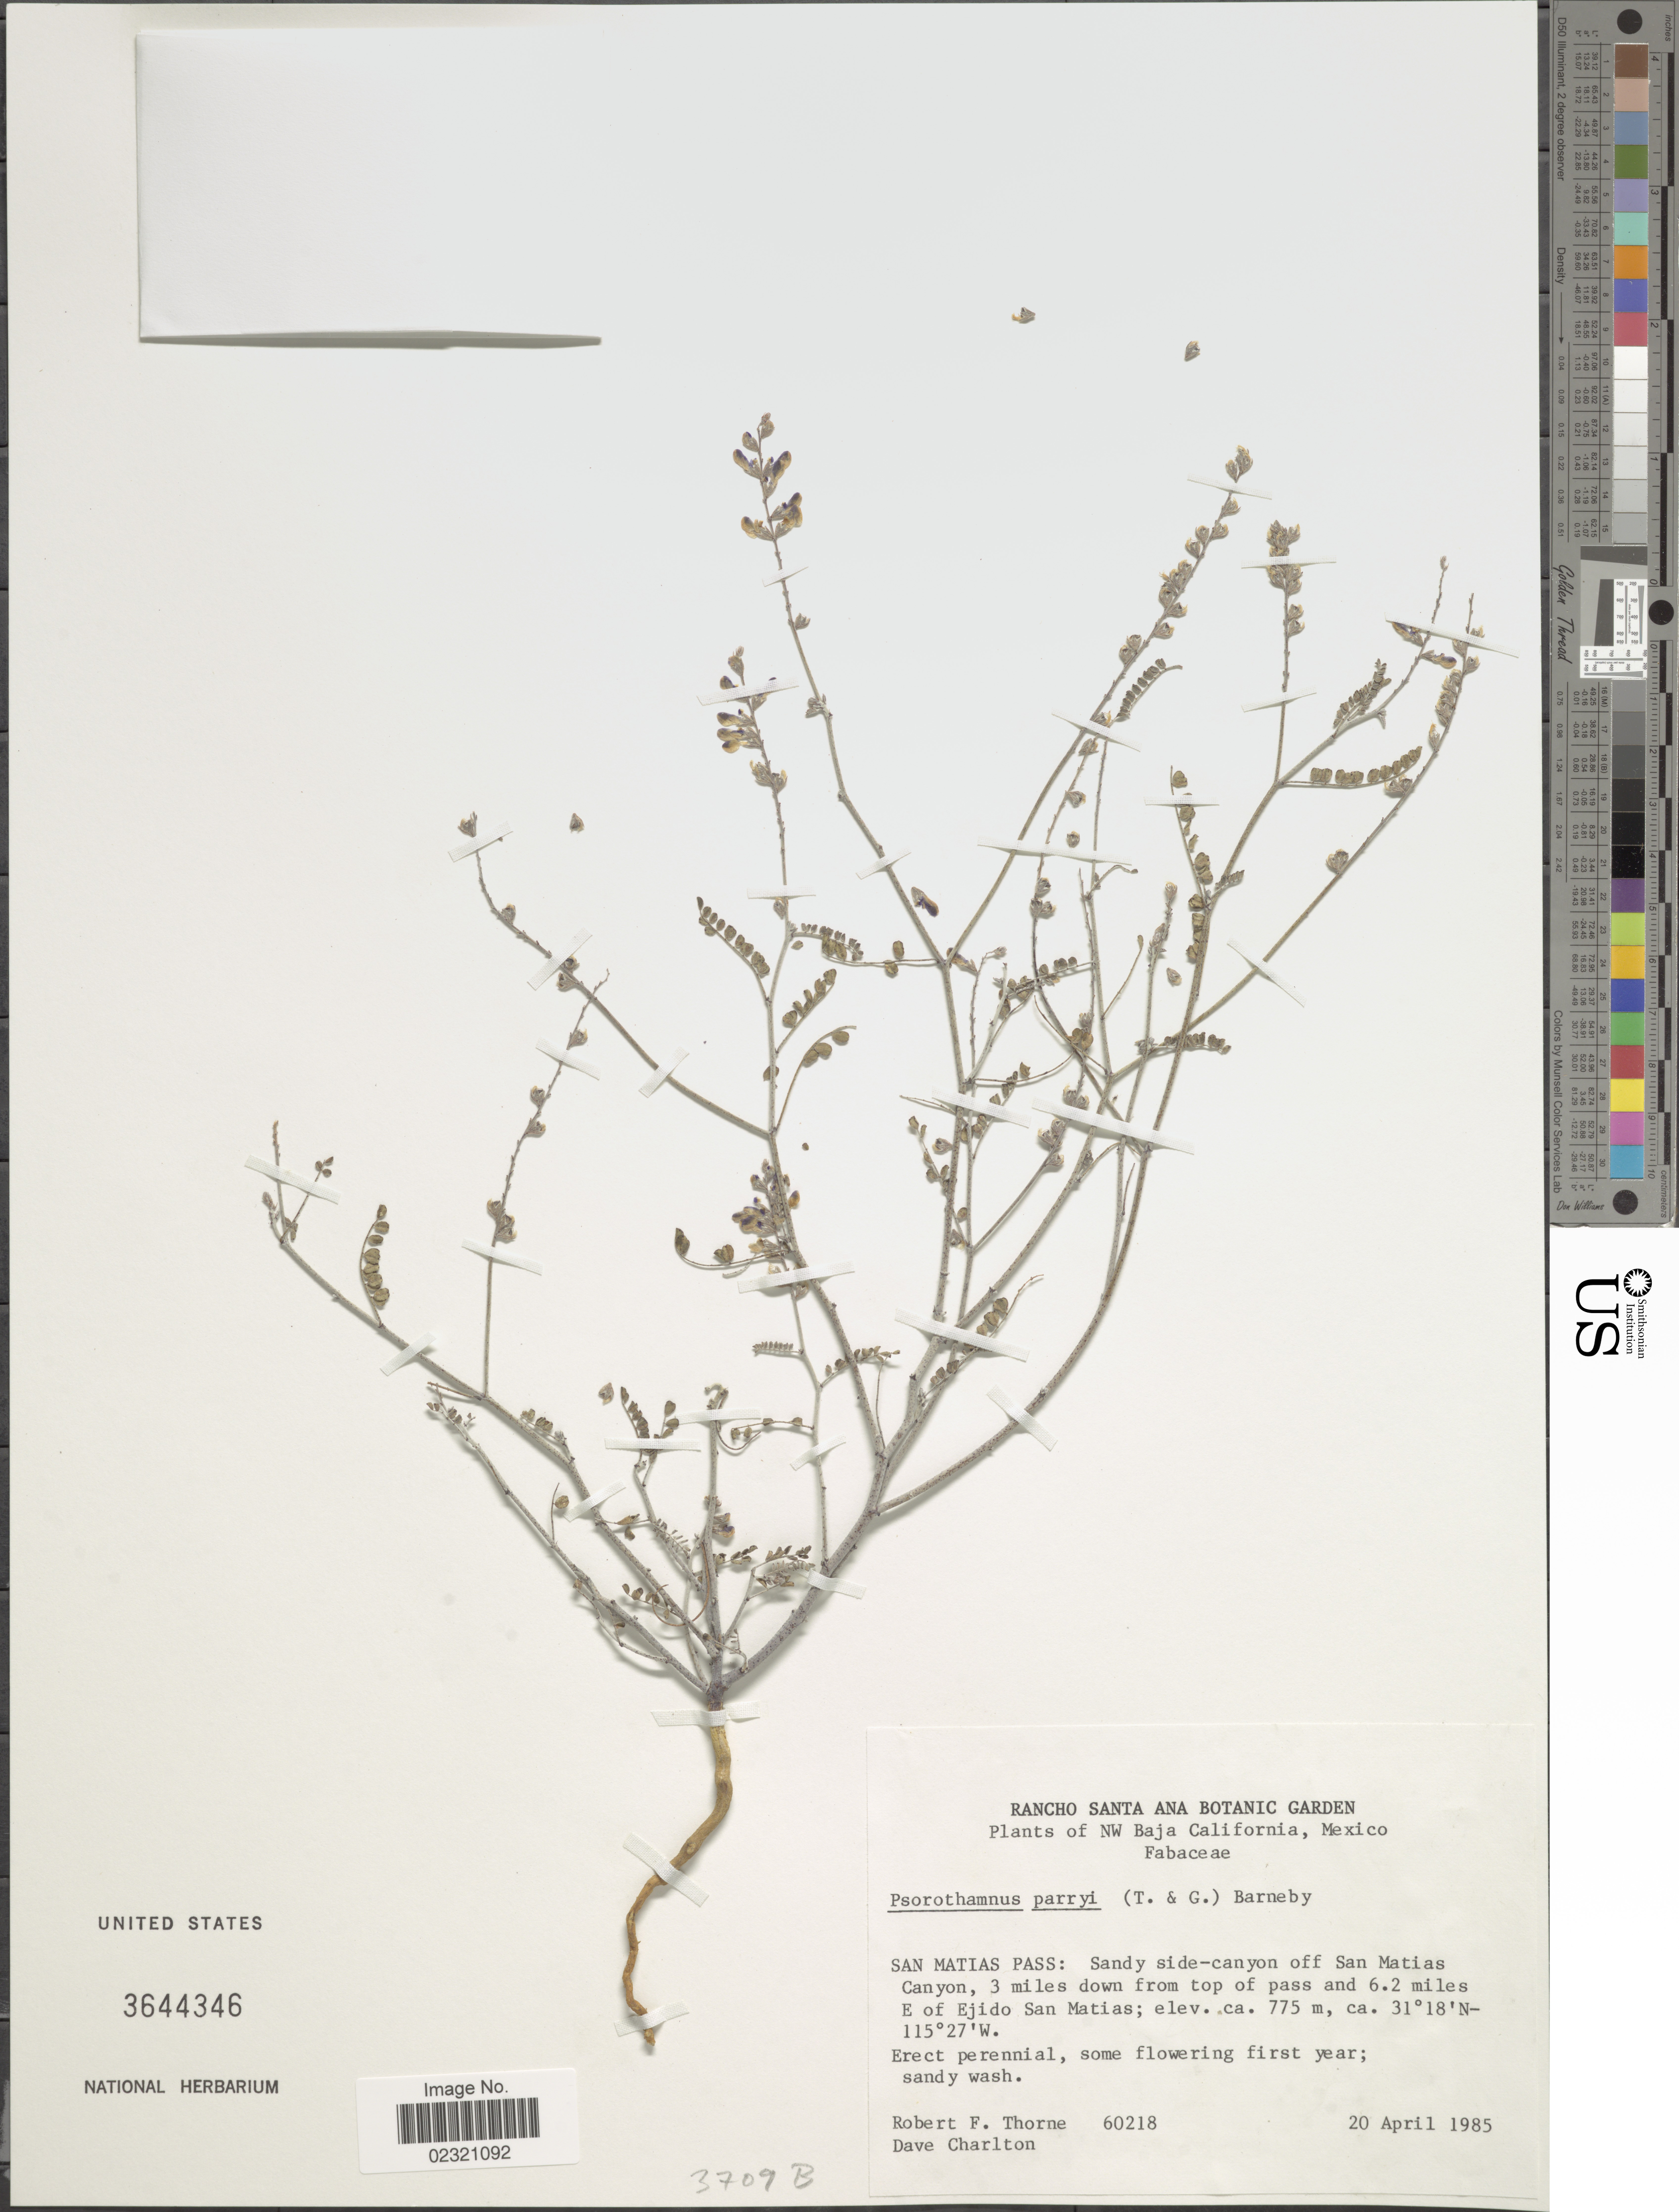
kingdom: Plantae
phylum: Tracheophyta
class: Magnoliopsida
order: Fabales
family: Fabaceae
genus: Marina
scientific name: Marina parryi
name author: (Torr. & A. Gray) Barneby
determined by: Strong, Mark T., (BOT), Smithsonian Institution - National Museum of Natural History (UNITED STATES)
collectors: R. F. Thorne & D. Charlton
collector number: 60218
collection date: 1985-04-20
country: Mexico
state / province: Baja California Norte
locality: NW Baja California, San Matias Pass: off San Matias Canyon, 3 miles down from top of pass and 6.2 miles E of Ejido San Matias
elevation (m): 775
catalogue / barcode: US 3644346